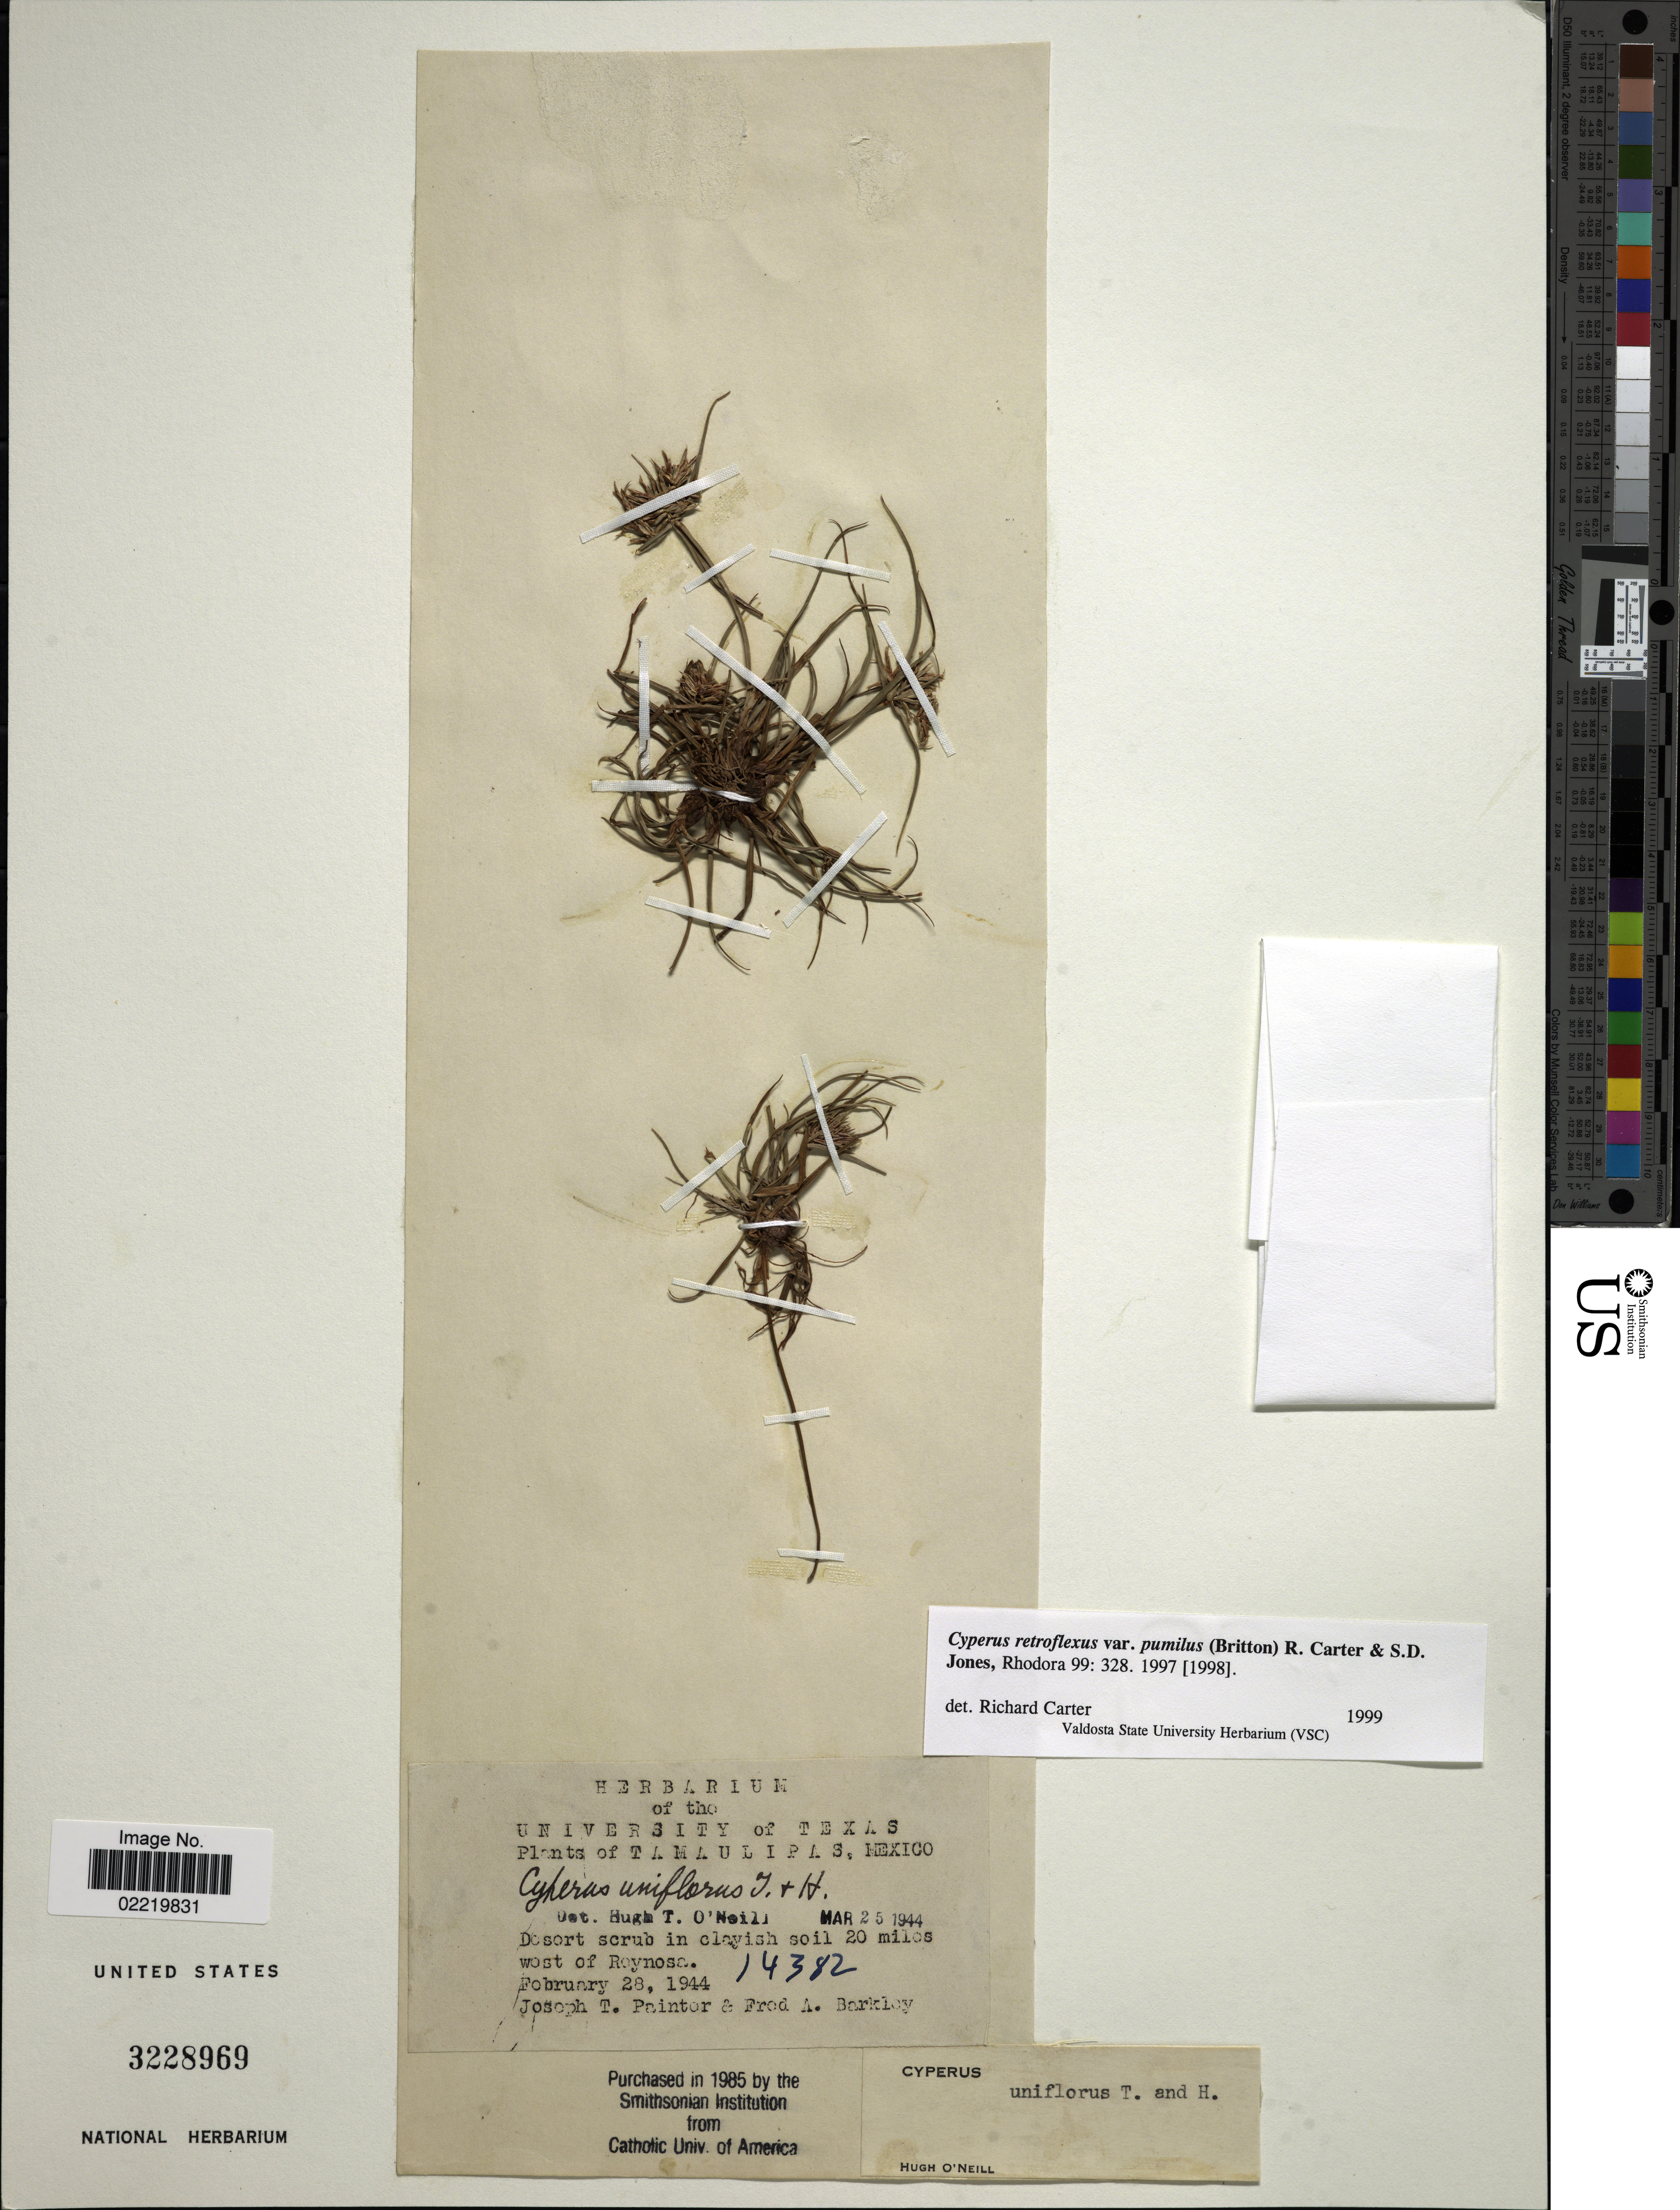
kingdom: Plantae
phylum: Tracheophyta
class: Liliopsida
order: Poales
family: Cyperaceae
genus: Cyperus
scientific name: Cyperus retroflexus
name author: Buckley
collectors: J. H. Painter & F. A. Barkley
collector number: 14382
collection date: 1944-02-28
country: Mexico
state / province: Tamaulipas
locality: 20 miles west of Reynosa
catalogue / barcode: US 3228969